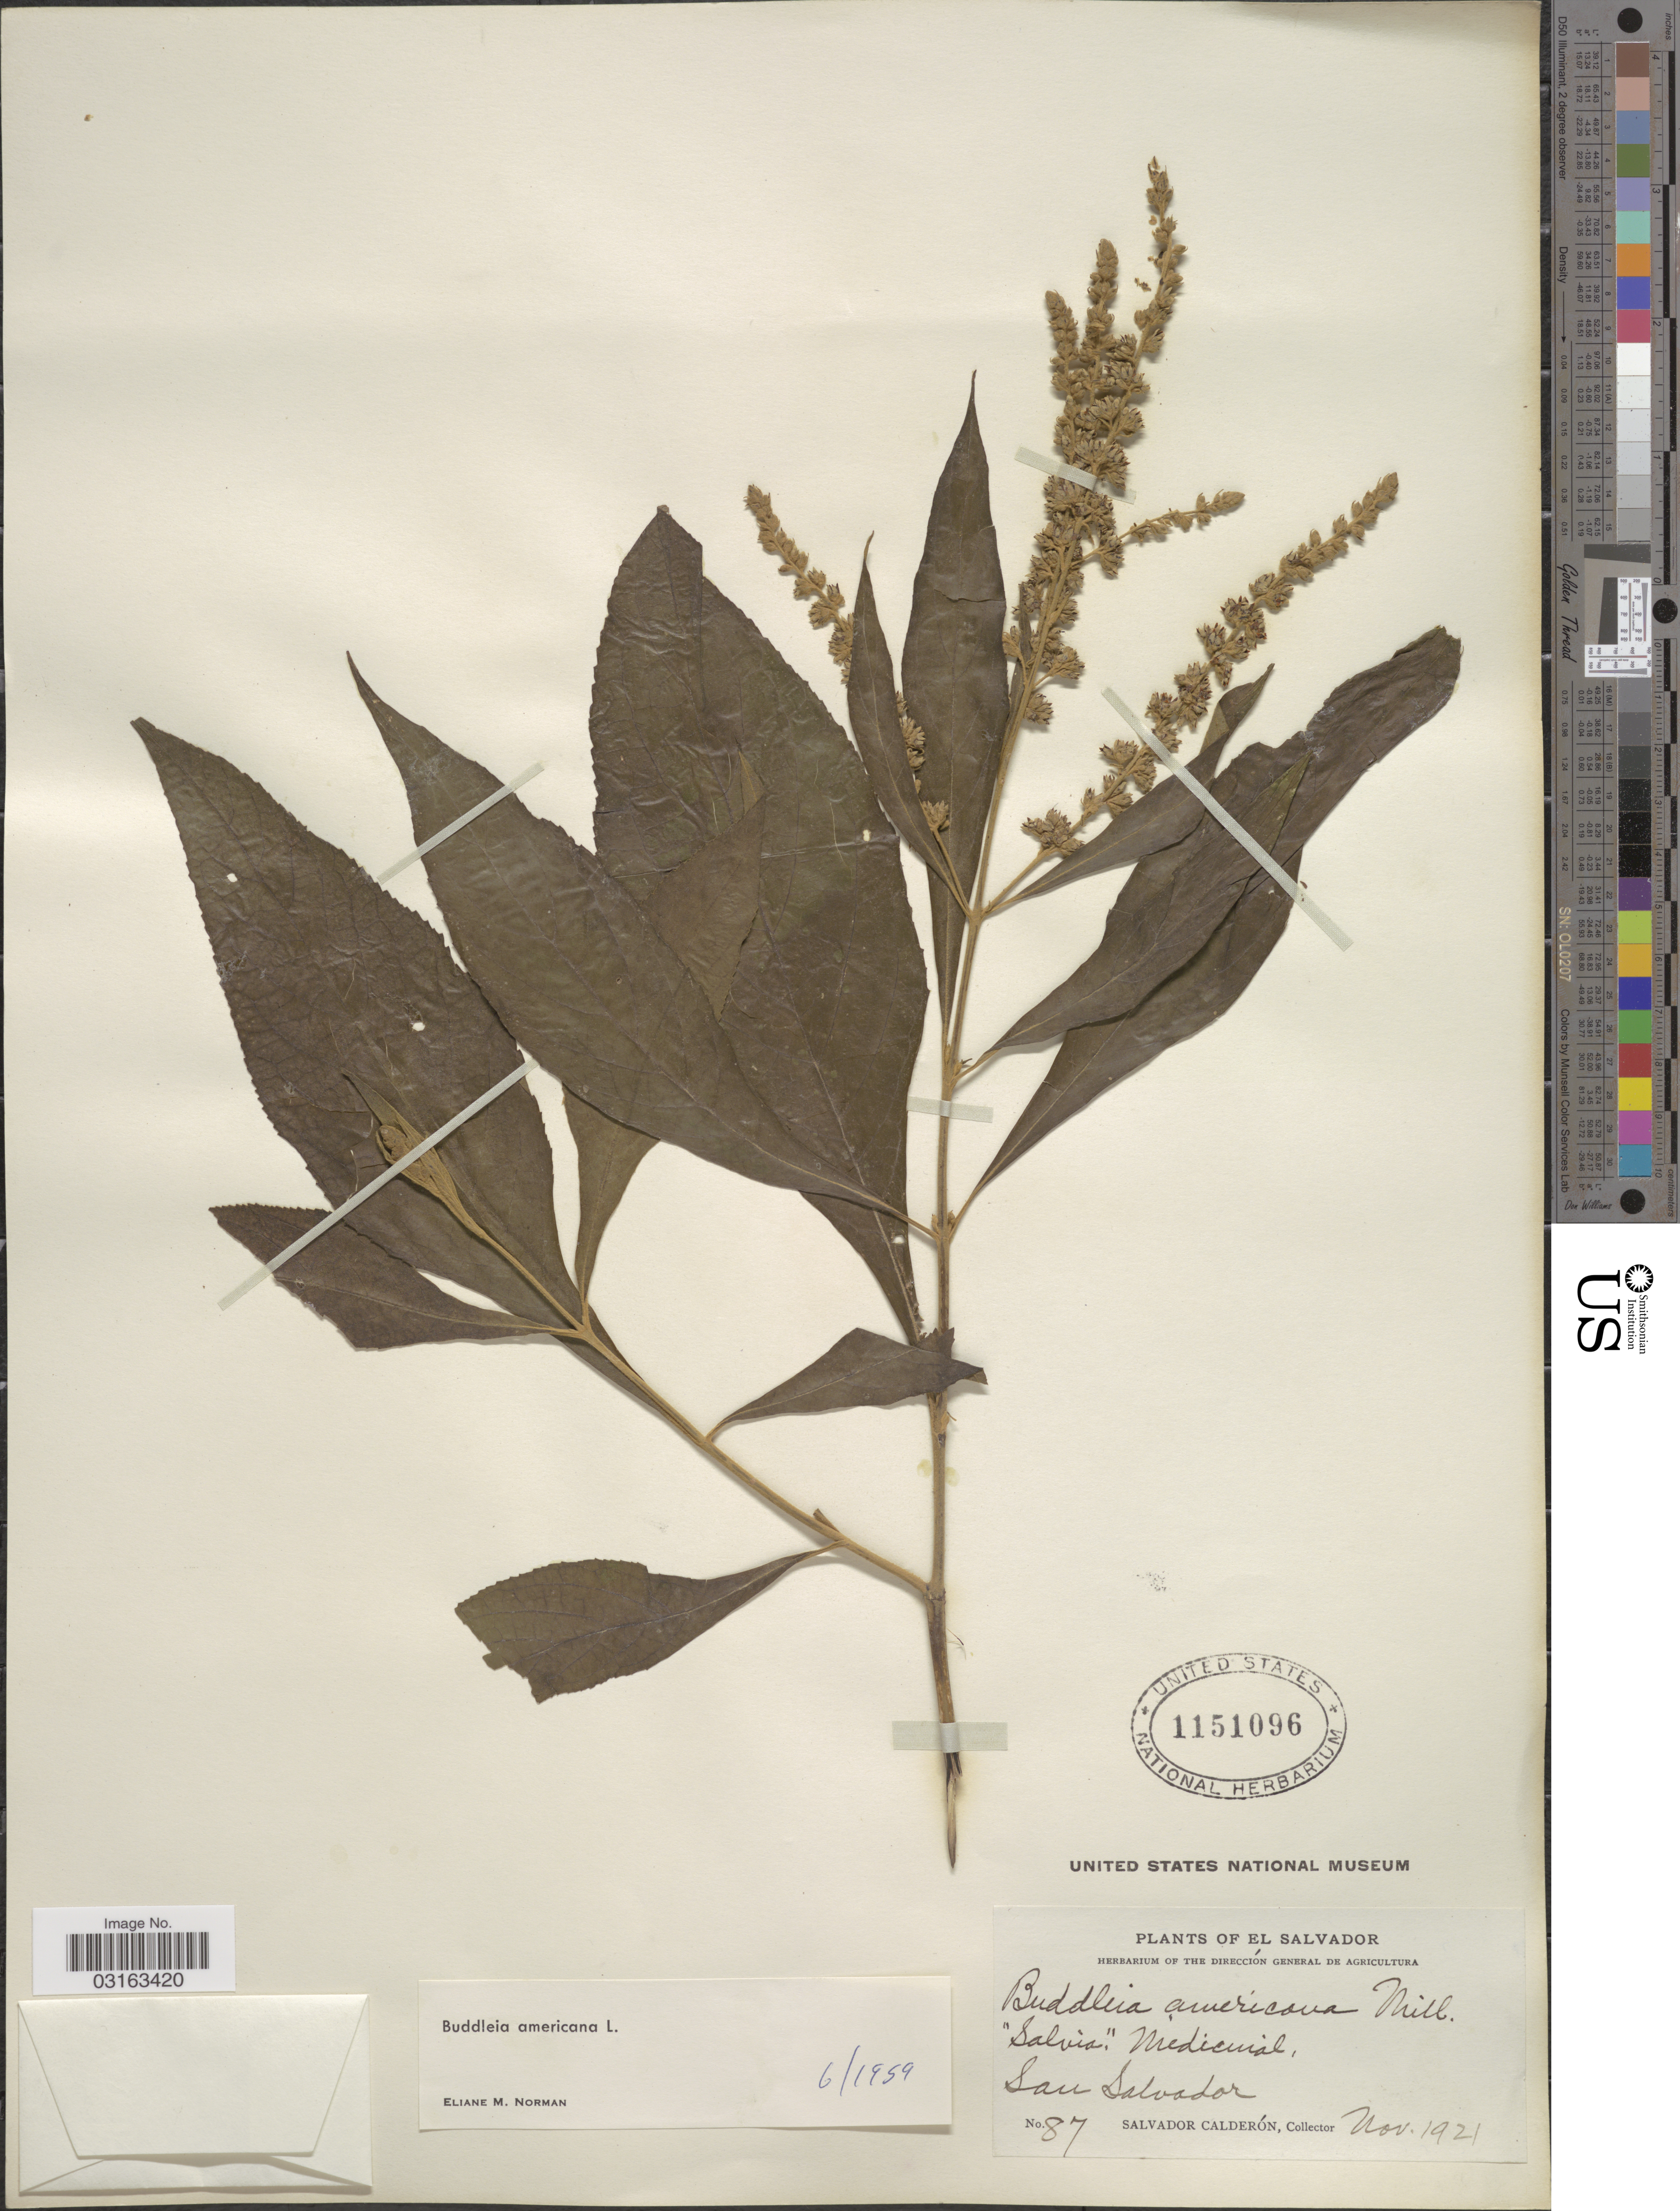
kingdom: Plantae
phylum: Tracheophyta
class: Magnoliopsida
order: Lamiales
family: Scrophulariaceae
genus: Buddleja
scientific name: Buddleja americana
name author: L.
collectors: S. Calderón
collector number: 87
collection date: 1921-11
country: El Salvador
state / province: San Salvador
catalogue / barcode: US 1151096